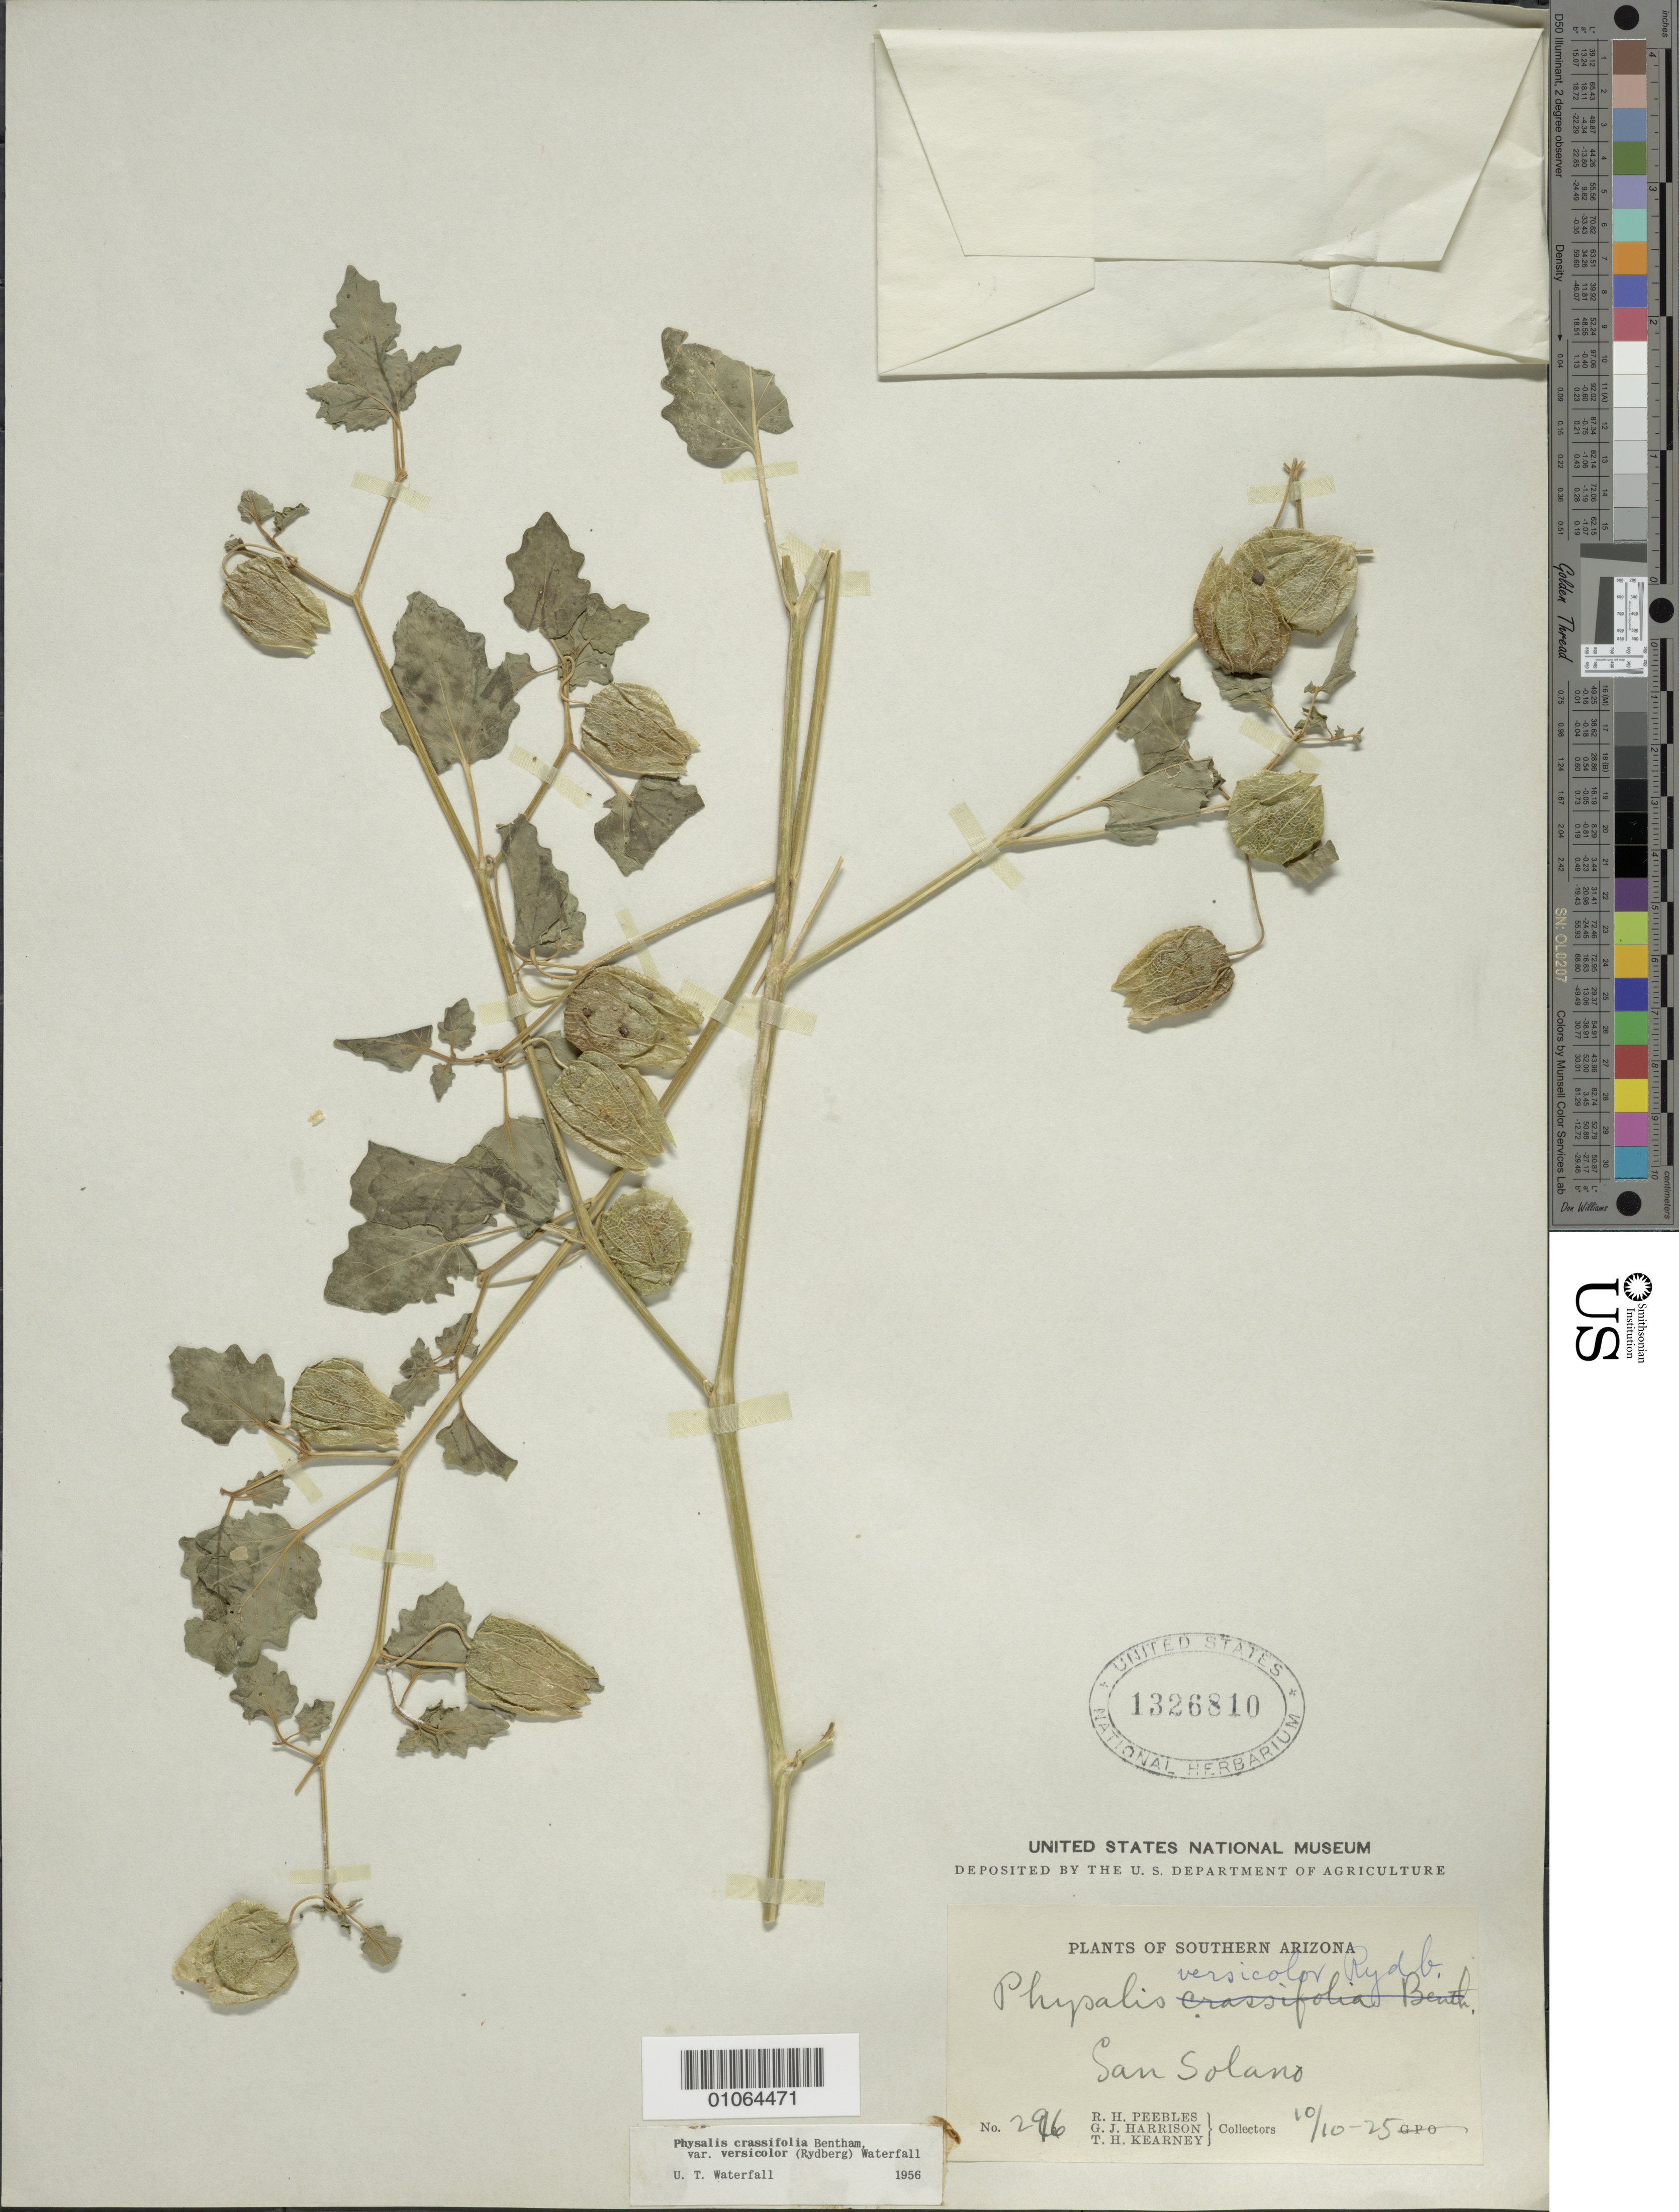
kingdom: Plantae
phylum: Tracheophyta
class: Magnoliopsida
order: Solanales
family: Solanaceae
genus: Physalis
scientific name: Physalis crassifolia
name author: Benth.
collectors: R. H. Peebles, G. J. Harrison & T. H. Kearney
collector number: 296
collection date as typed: Transcribed d/m/y: 10/10/25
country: United States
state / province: Arizona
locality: Southern Arizona. San Solano.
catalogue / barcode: US 1326810